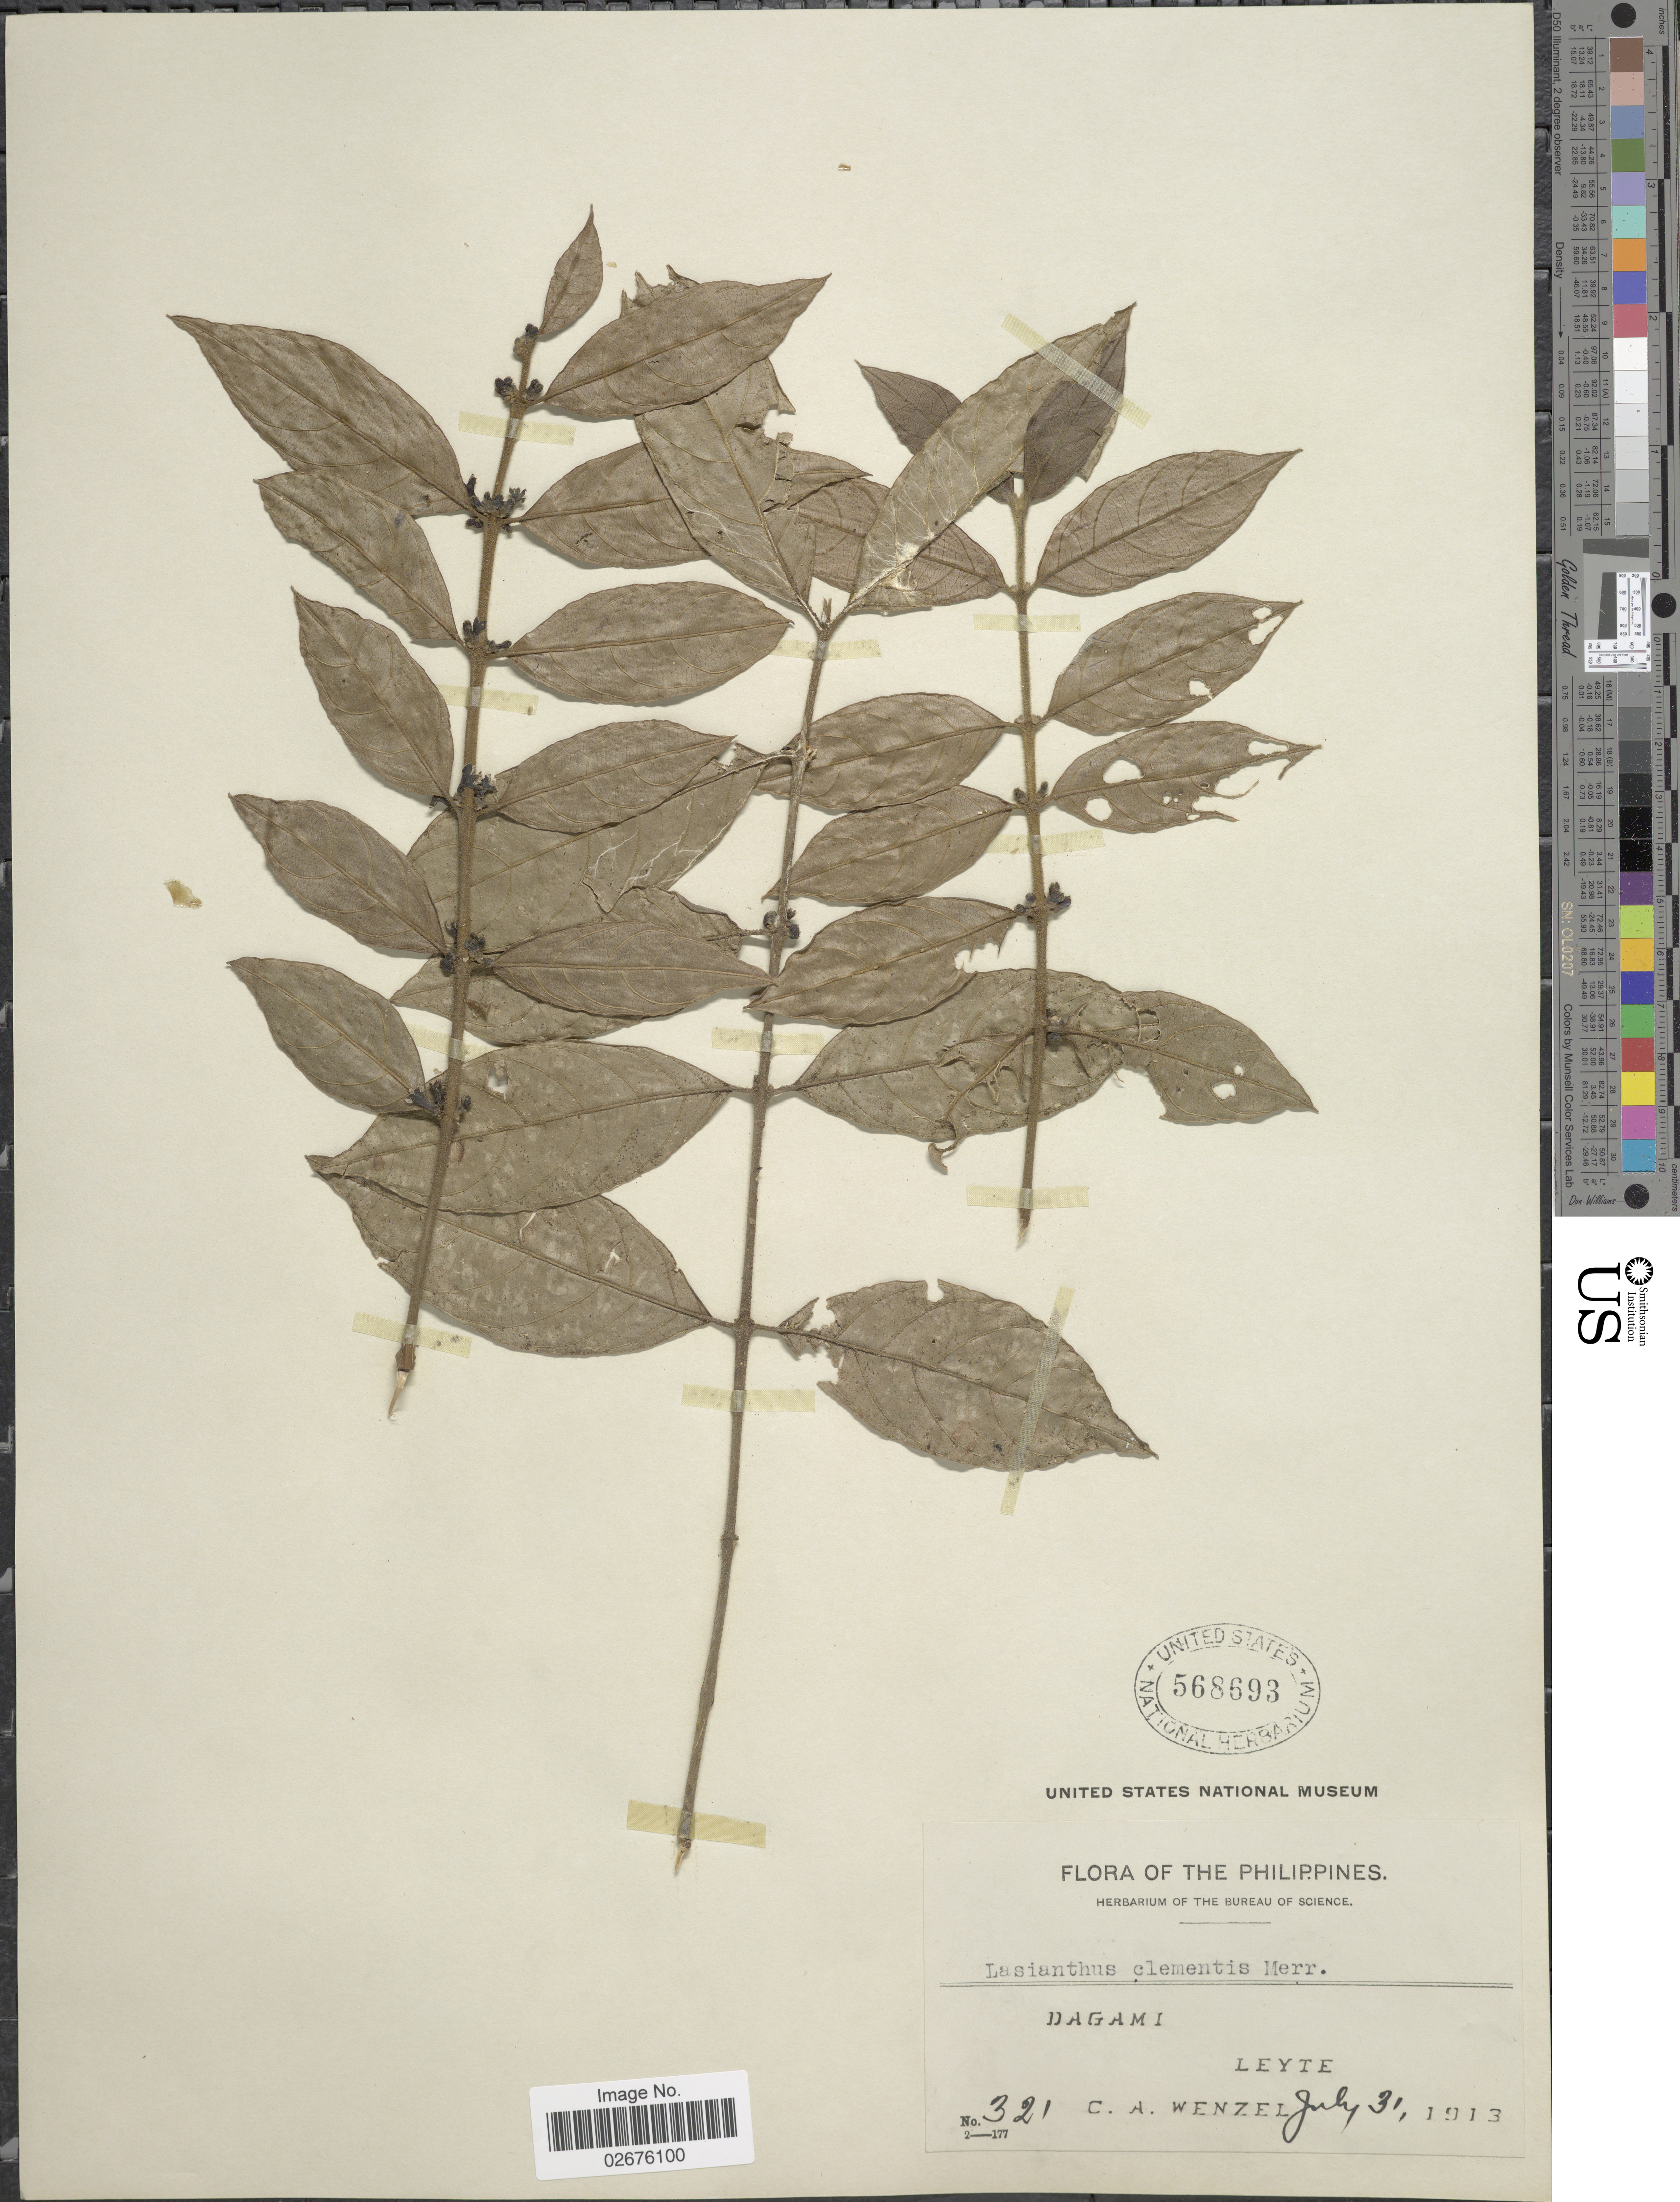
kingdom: Plantae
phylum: Tracheophyta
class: Magnoliopsida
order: Gentianales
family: Rubiaceae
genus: Lasianthus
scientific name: Lasianthus clementis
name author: Merr.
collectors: C. Wenzel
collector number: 321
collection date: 1913-07-31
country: Philippines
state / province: Eastern Visayas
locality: Dagami, Leyte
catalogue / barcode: US 568693